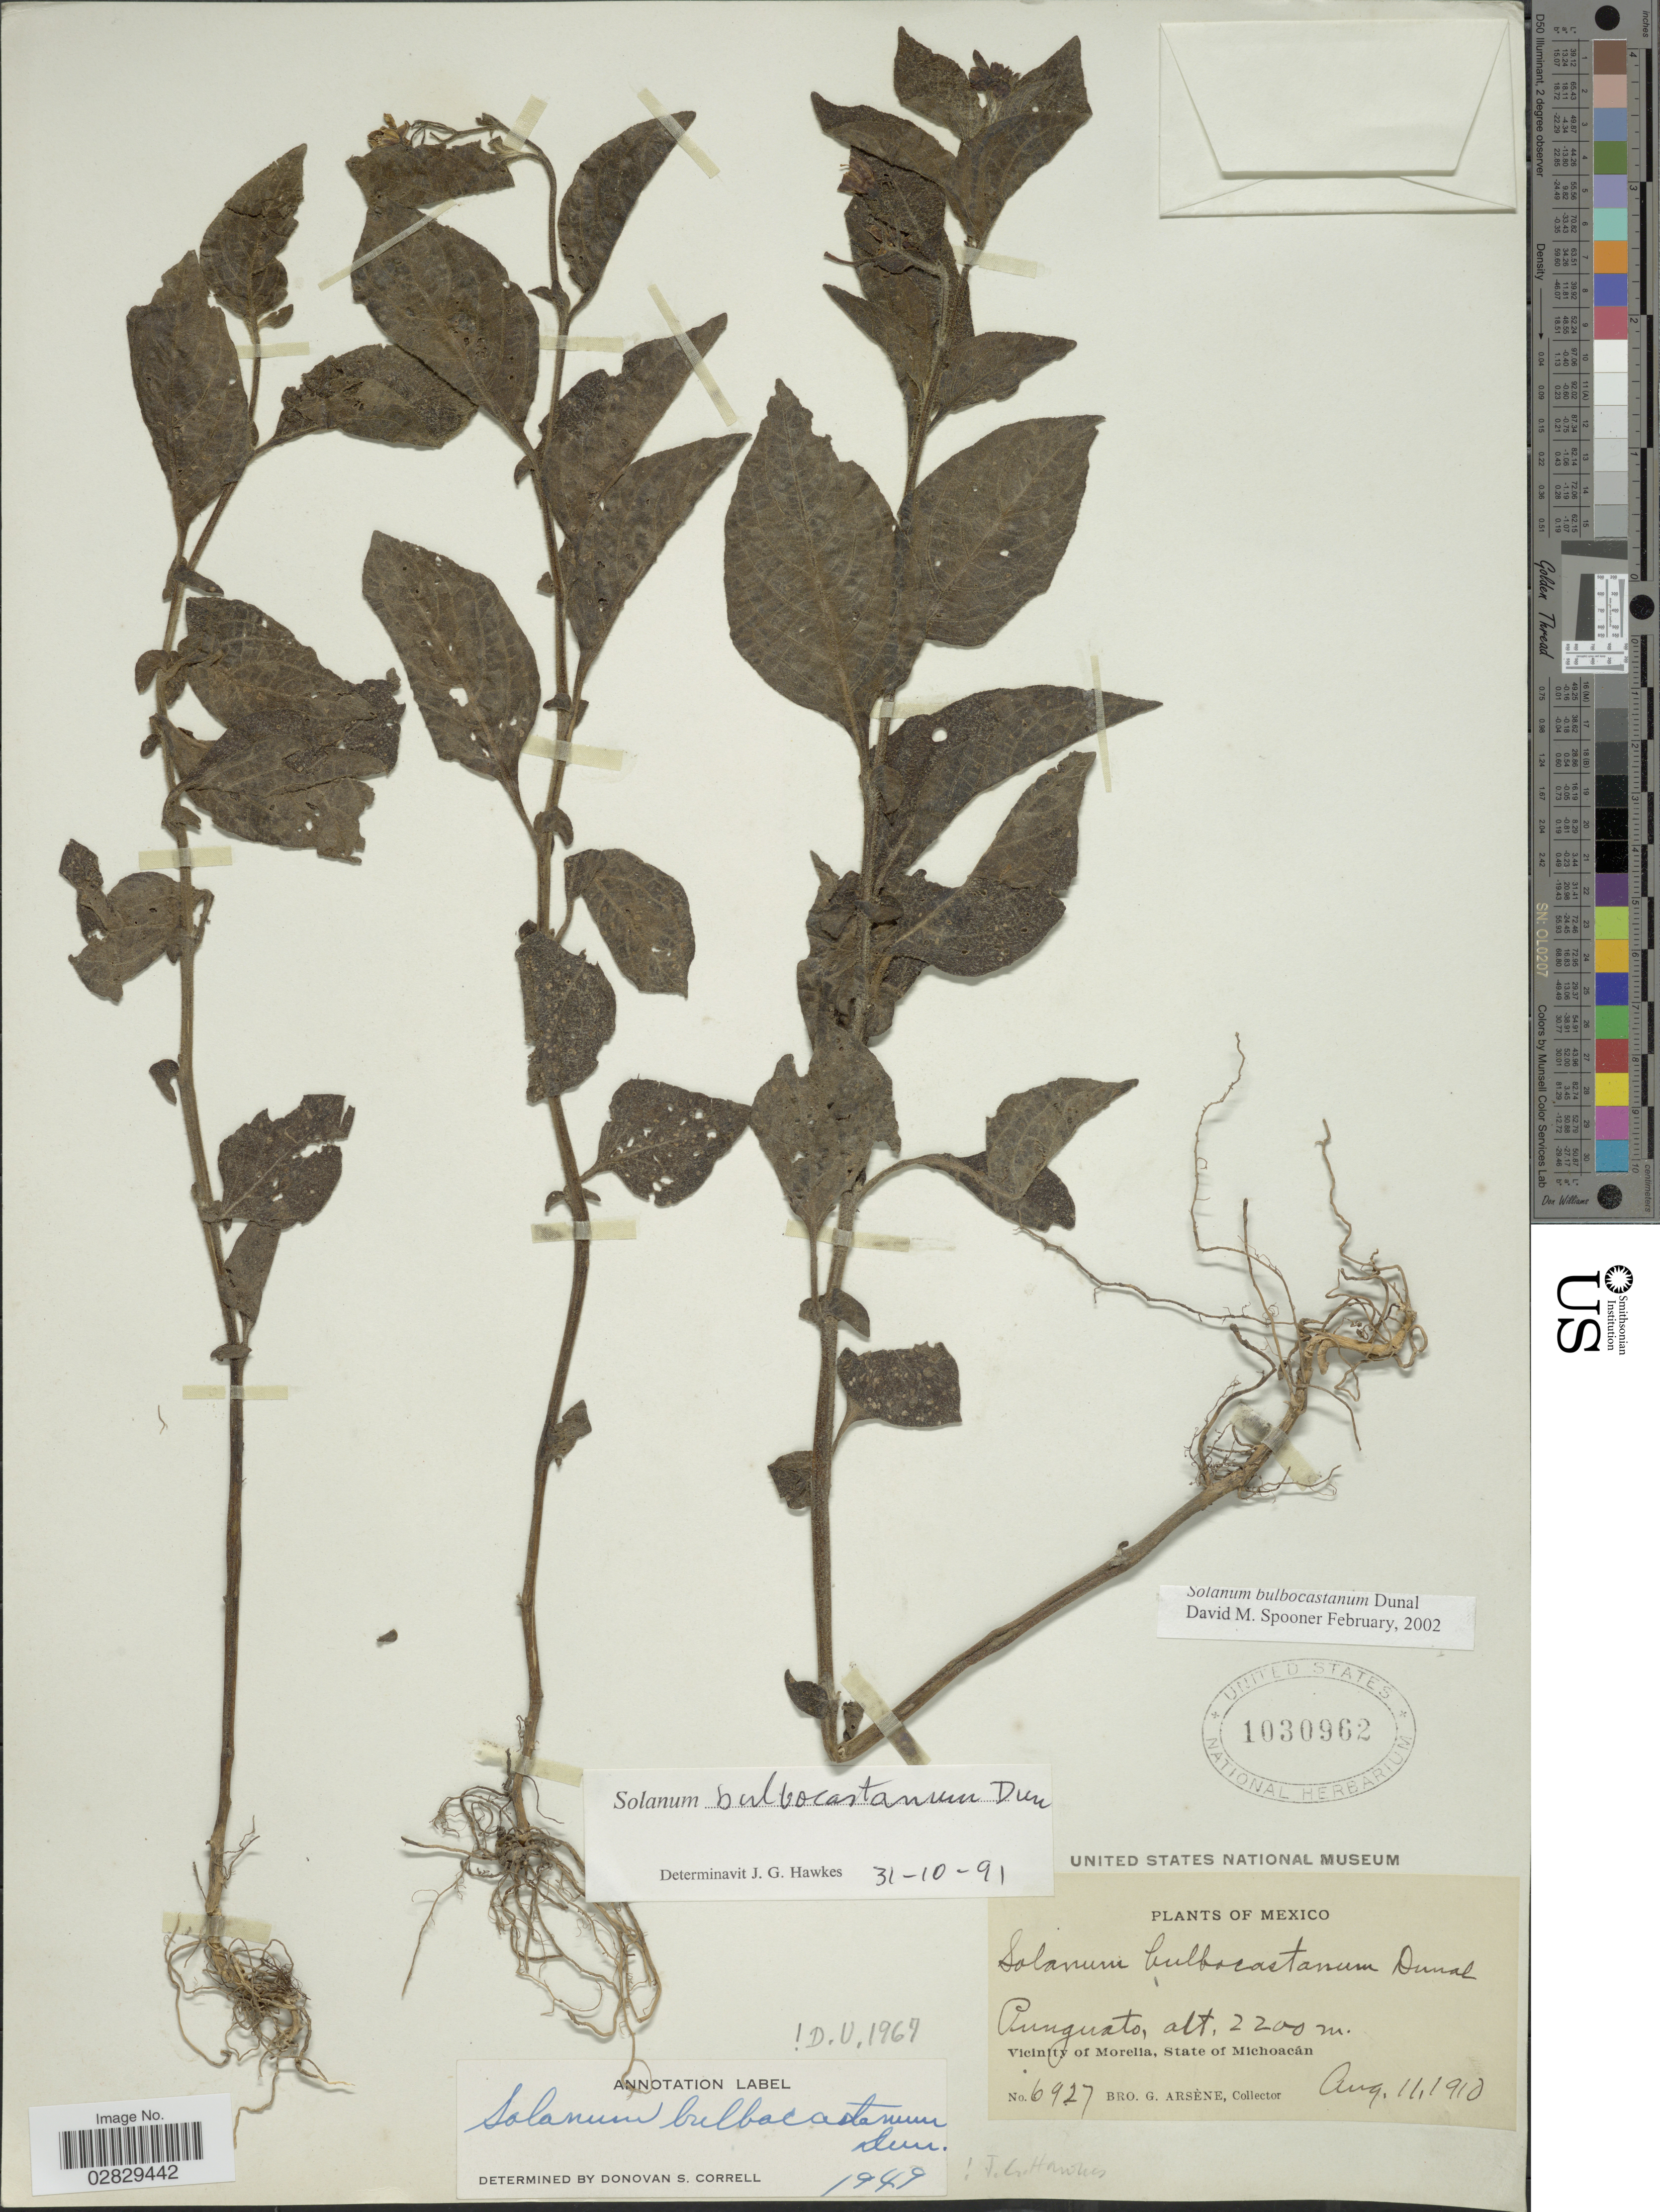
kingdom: Plantae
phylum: Tracheophyta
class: Magnoliopsida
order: Solanales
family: Solanaceae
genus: Solanum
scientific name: Solanum bulbocastanum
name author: Dunal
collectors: Bro. G. Arsène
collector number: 6927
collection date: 1910-08-11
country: Mexico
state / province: Michoacán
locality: Punguato. Vicinity of Morelia.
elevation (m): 2200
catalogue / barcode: US 1030962